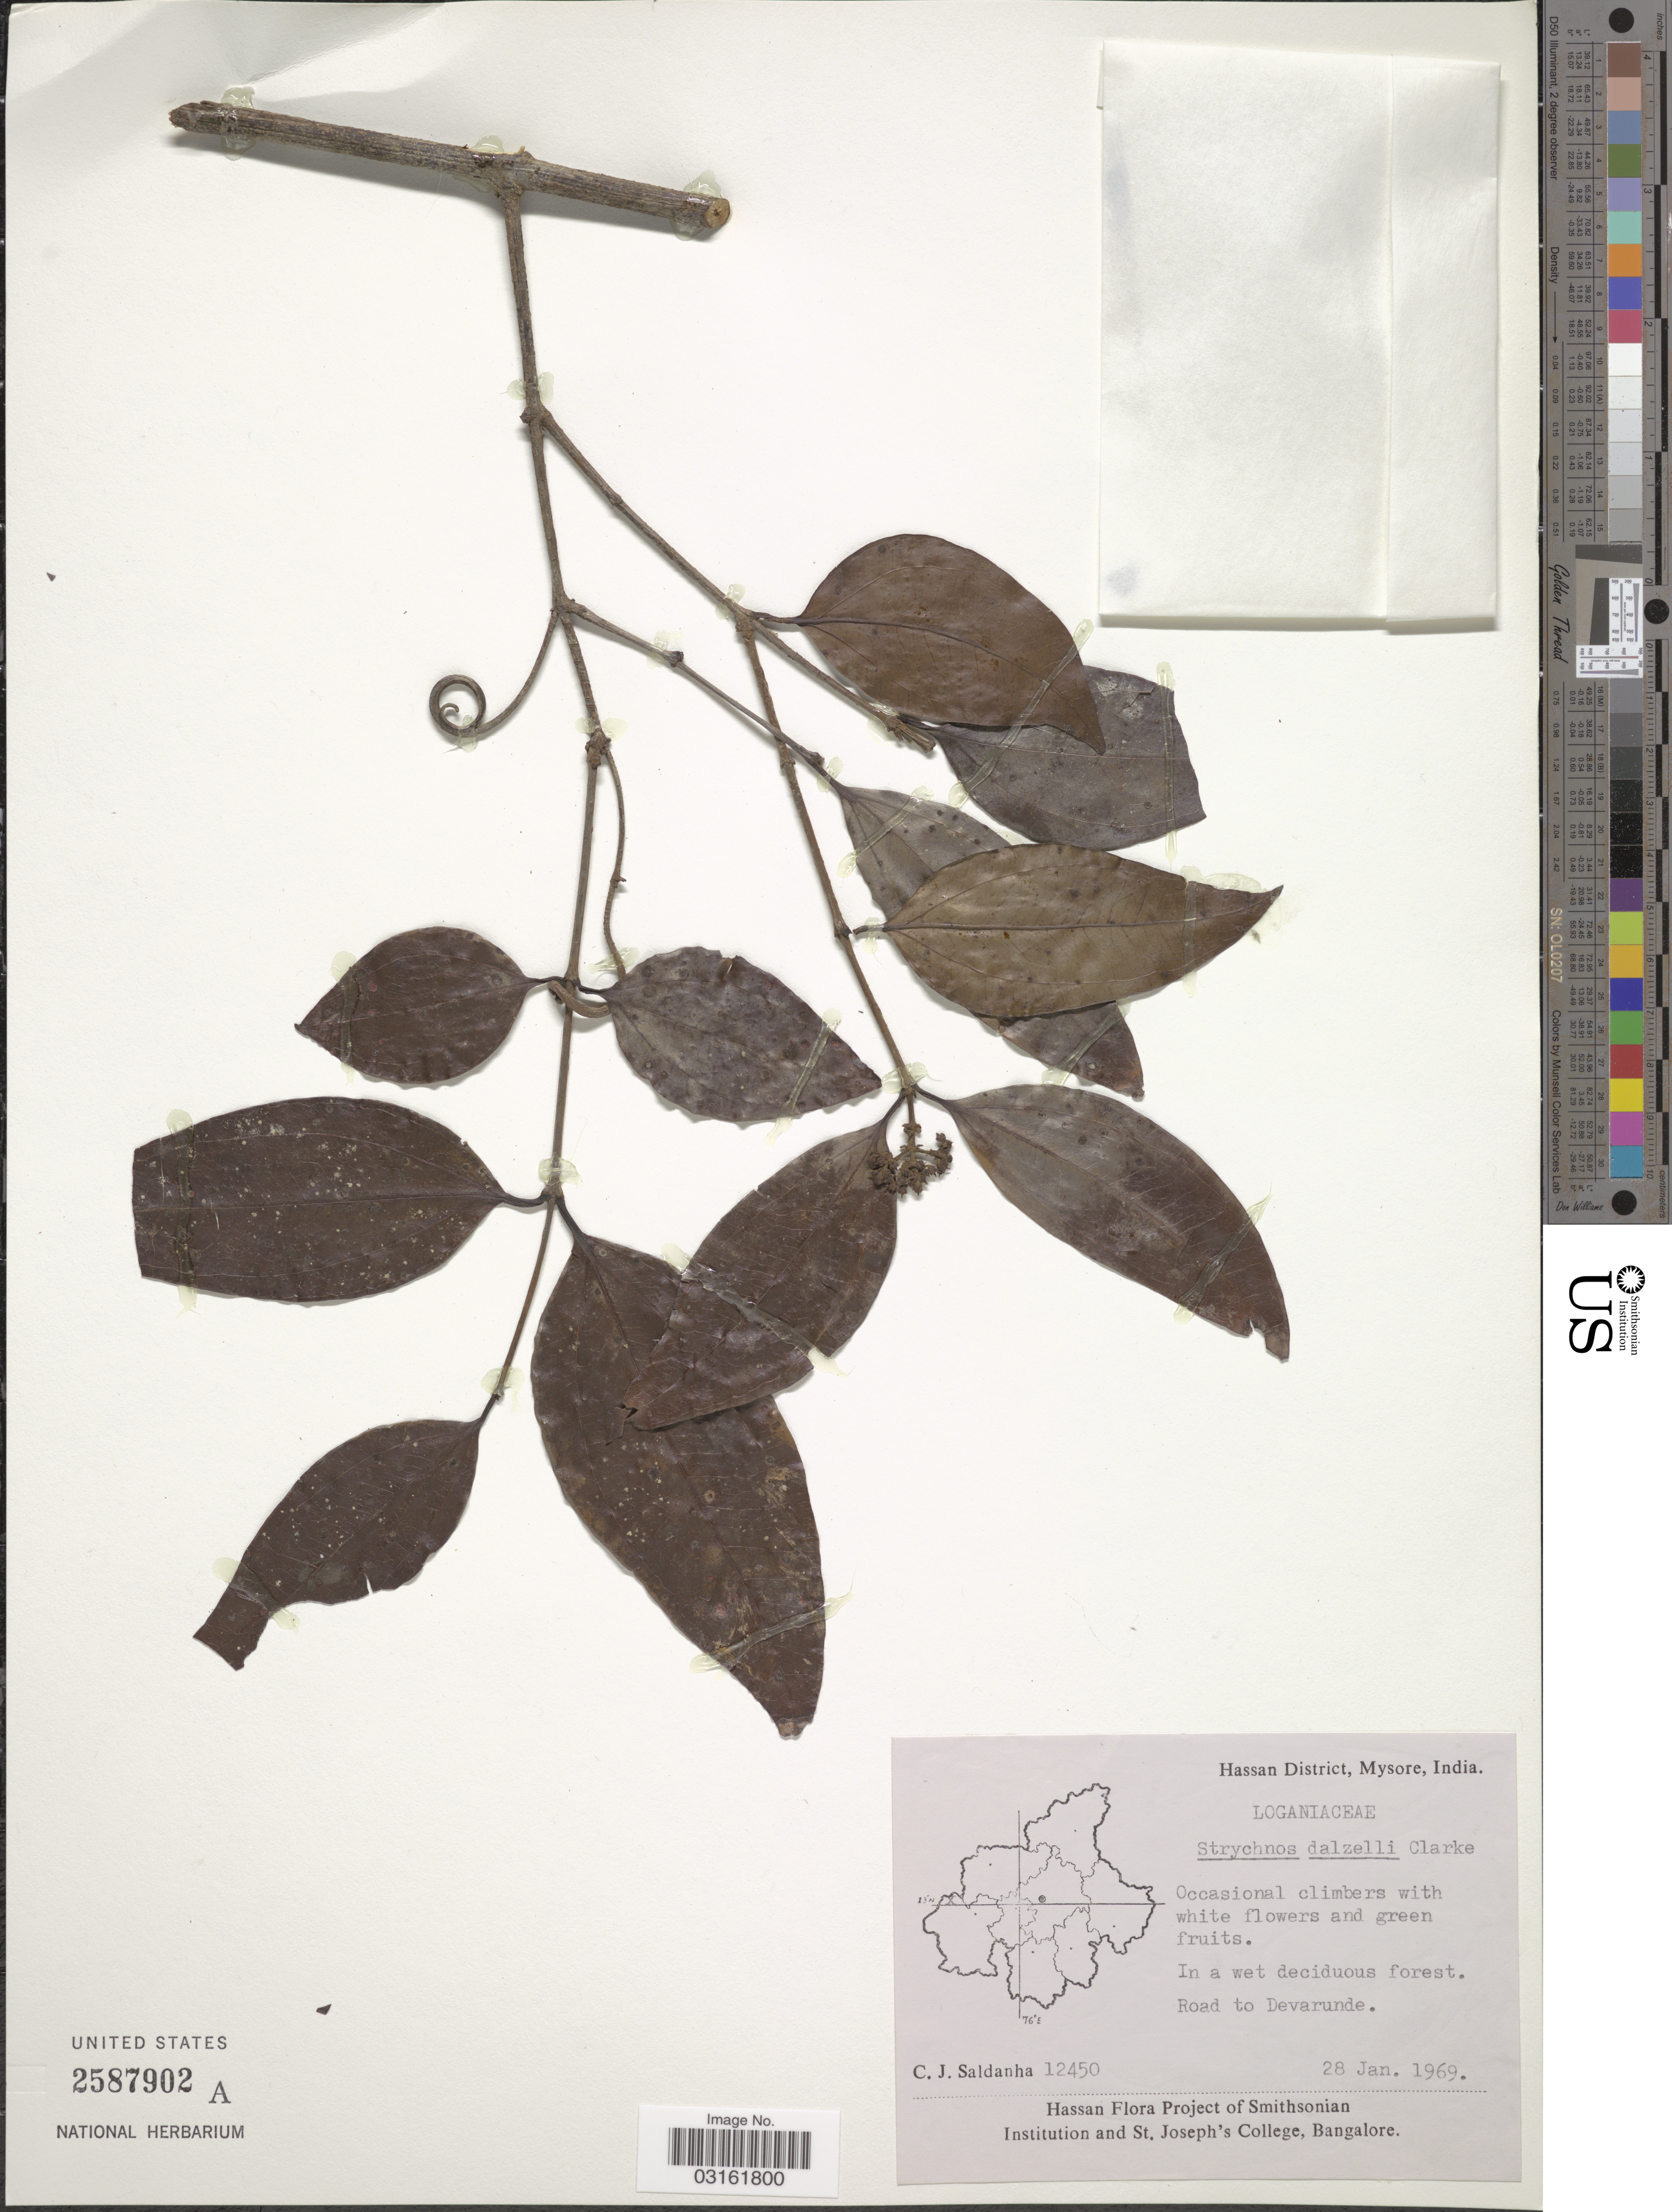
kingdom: Plantae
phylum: Tracheophyta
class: Magnoliopsida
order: Gentianales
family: Loganiaceae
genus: Strychnos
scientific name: Strychnos dalzellii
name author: C.B. Clarke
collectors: C. J. Saldanha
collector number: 12450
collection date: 1969-01-28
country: India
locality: Hassan District, Mysore. Road to Devarunde.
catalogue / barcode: US 2587902A